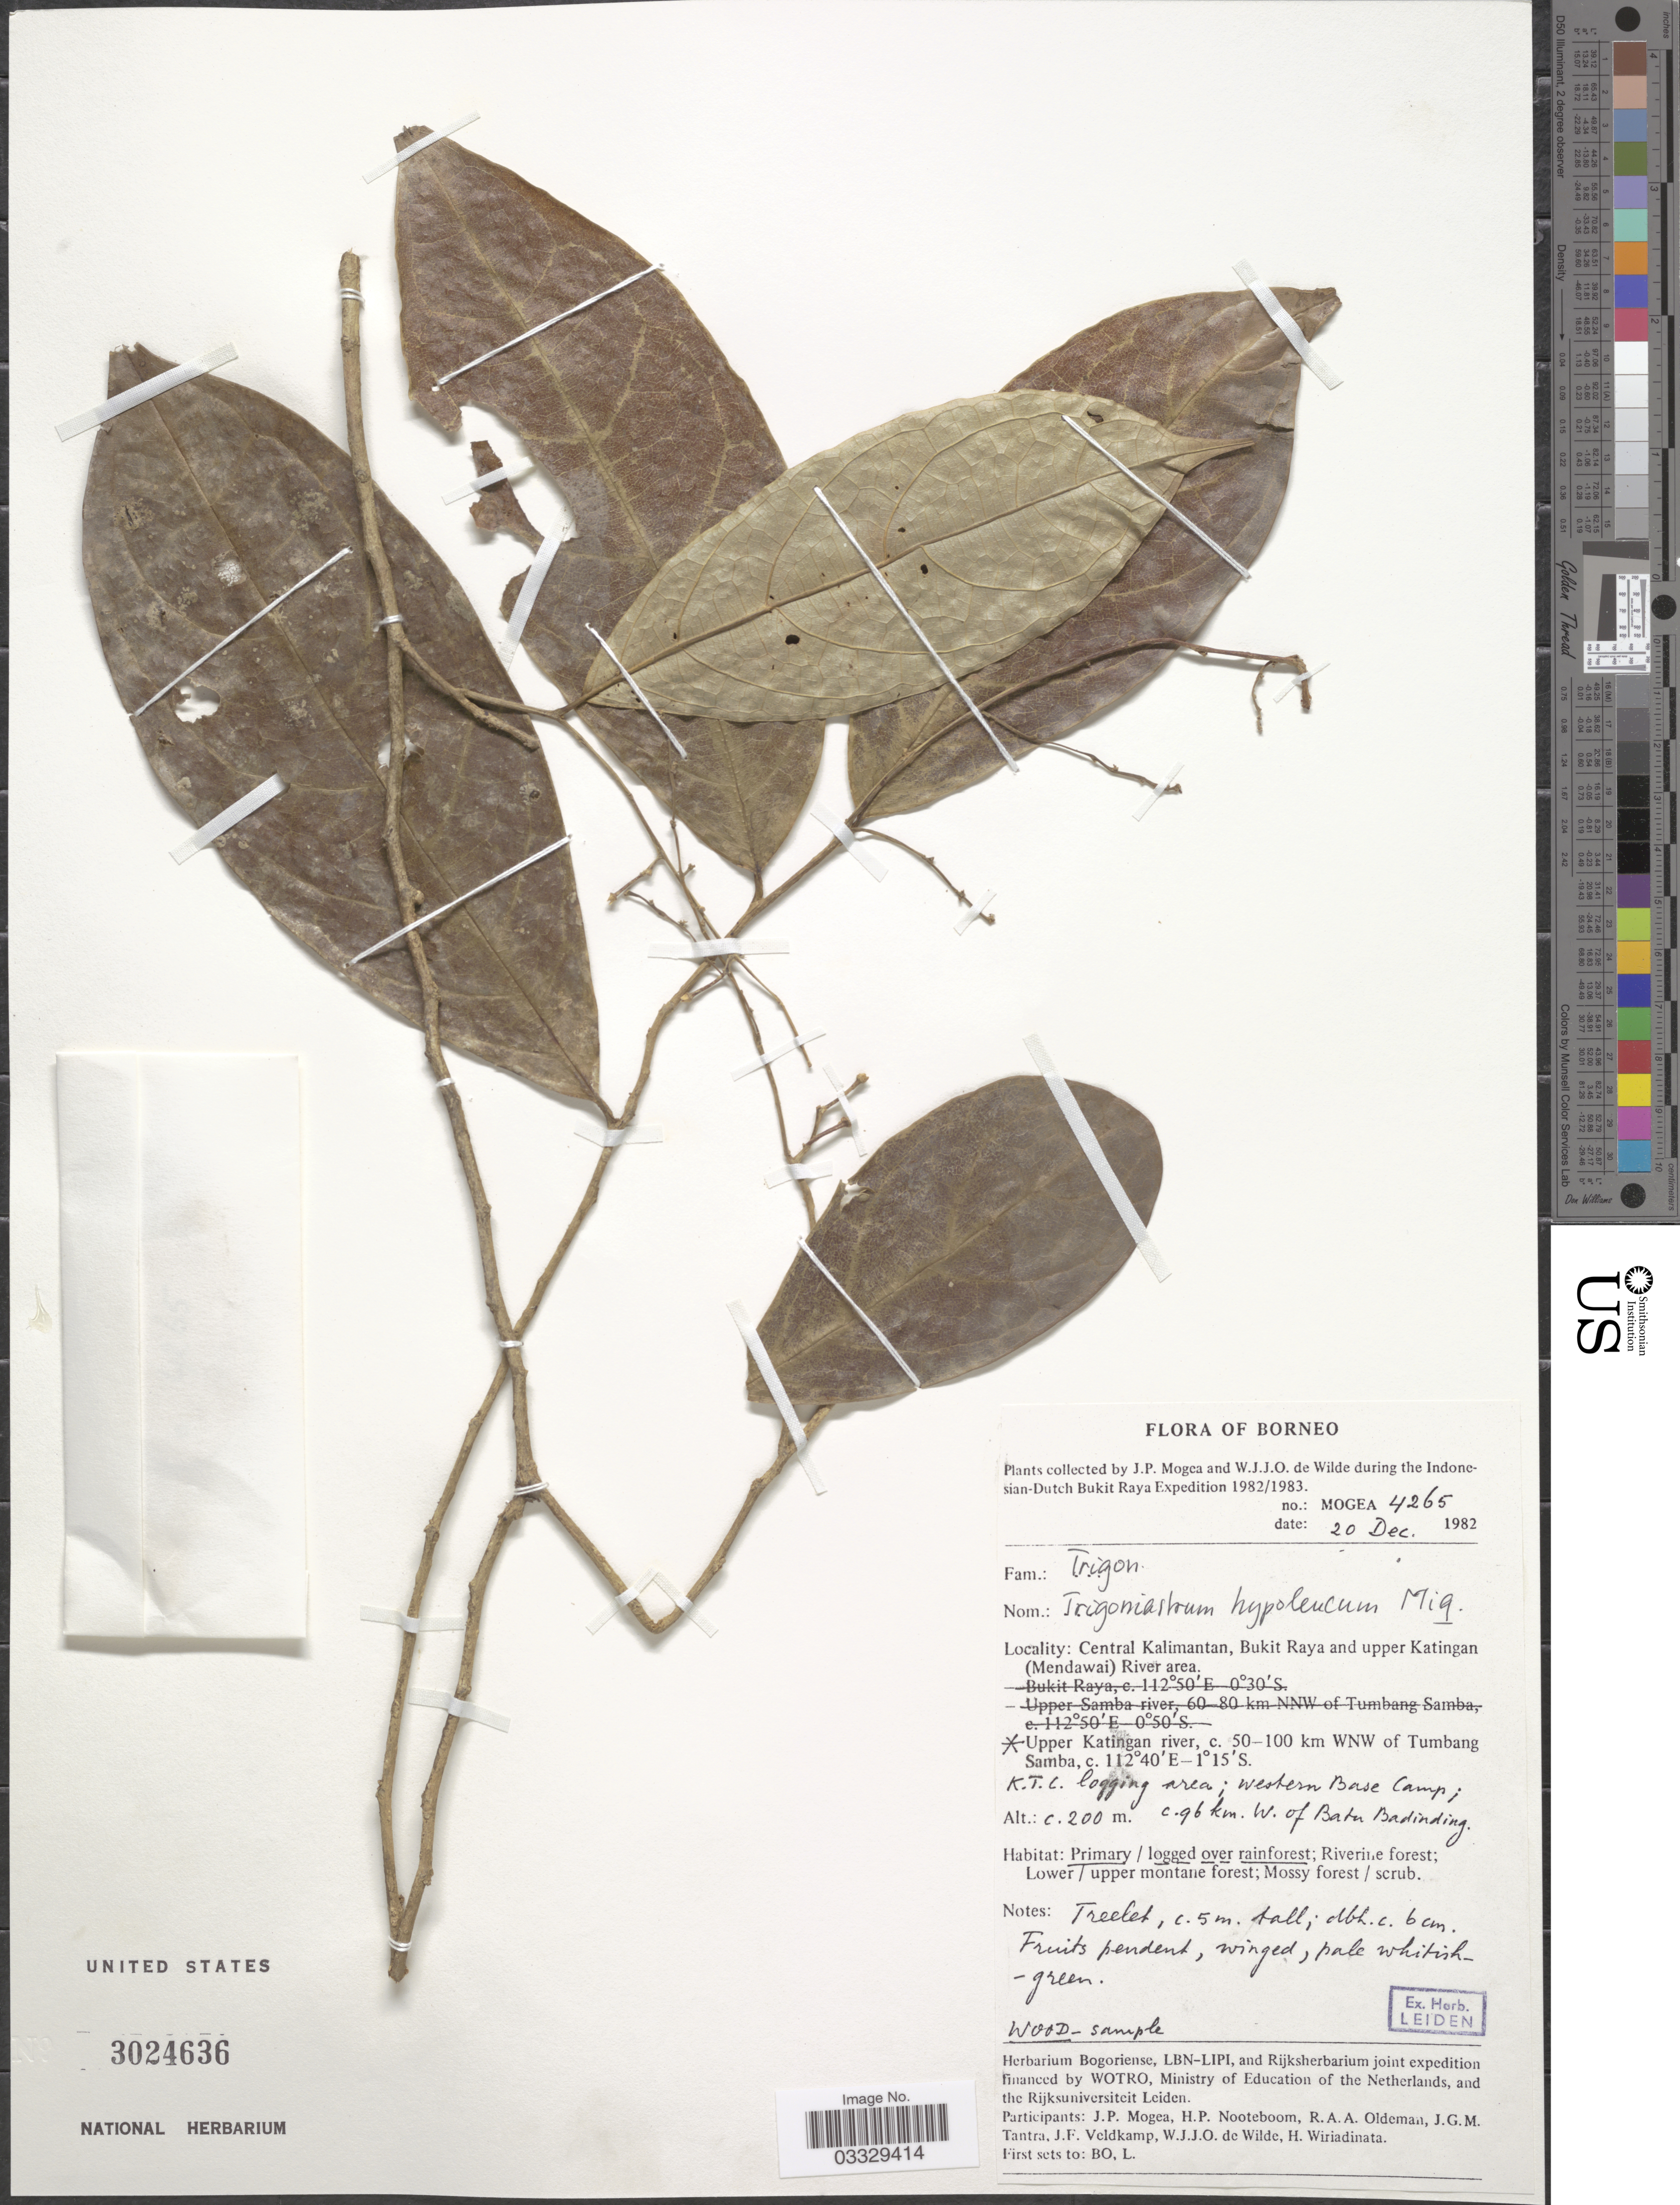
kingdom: Plantae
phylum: Tracheophyta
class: Magnoliopsida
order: Malpighiales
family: Trigoniaceae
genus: Trigoniastrum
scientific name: Trigoniastrum hypoleucum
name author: Miq.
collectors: J. Mogea & W. J. de Wilde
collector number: MOGEA 4265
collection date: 1982-12-20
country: Indonesia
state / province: Kalimantan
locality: Borneo. Central Kalimantan, Bukit Raya and upper Katingan (Mendawai) River area. Upper Katingan river, c. 50-100 km WNW of Tumbang Samba. K.T.C. logging area; western Base Camp. c. 96 km. W. of Batu Badinding.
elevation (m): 200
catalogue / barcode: US 3024636